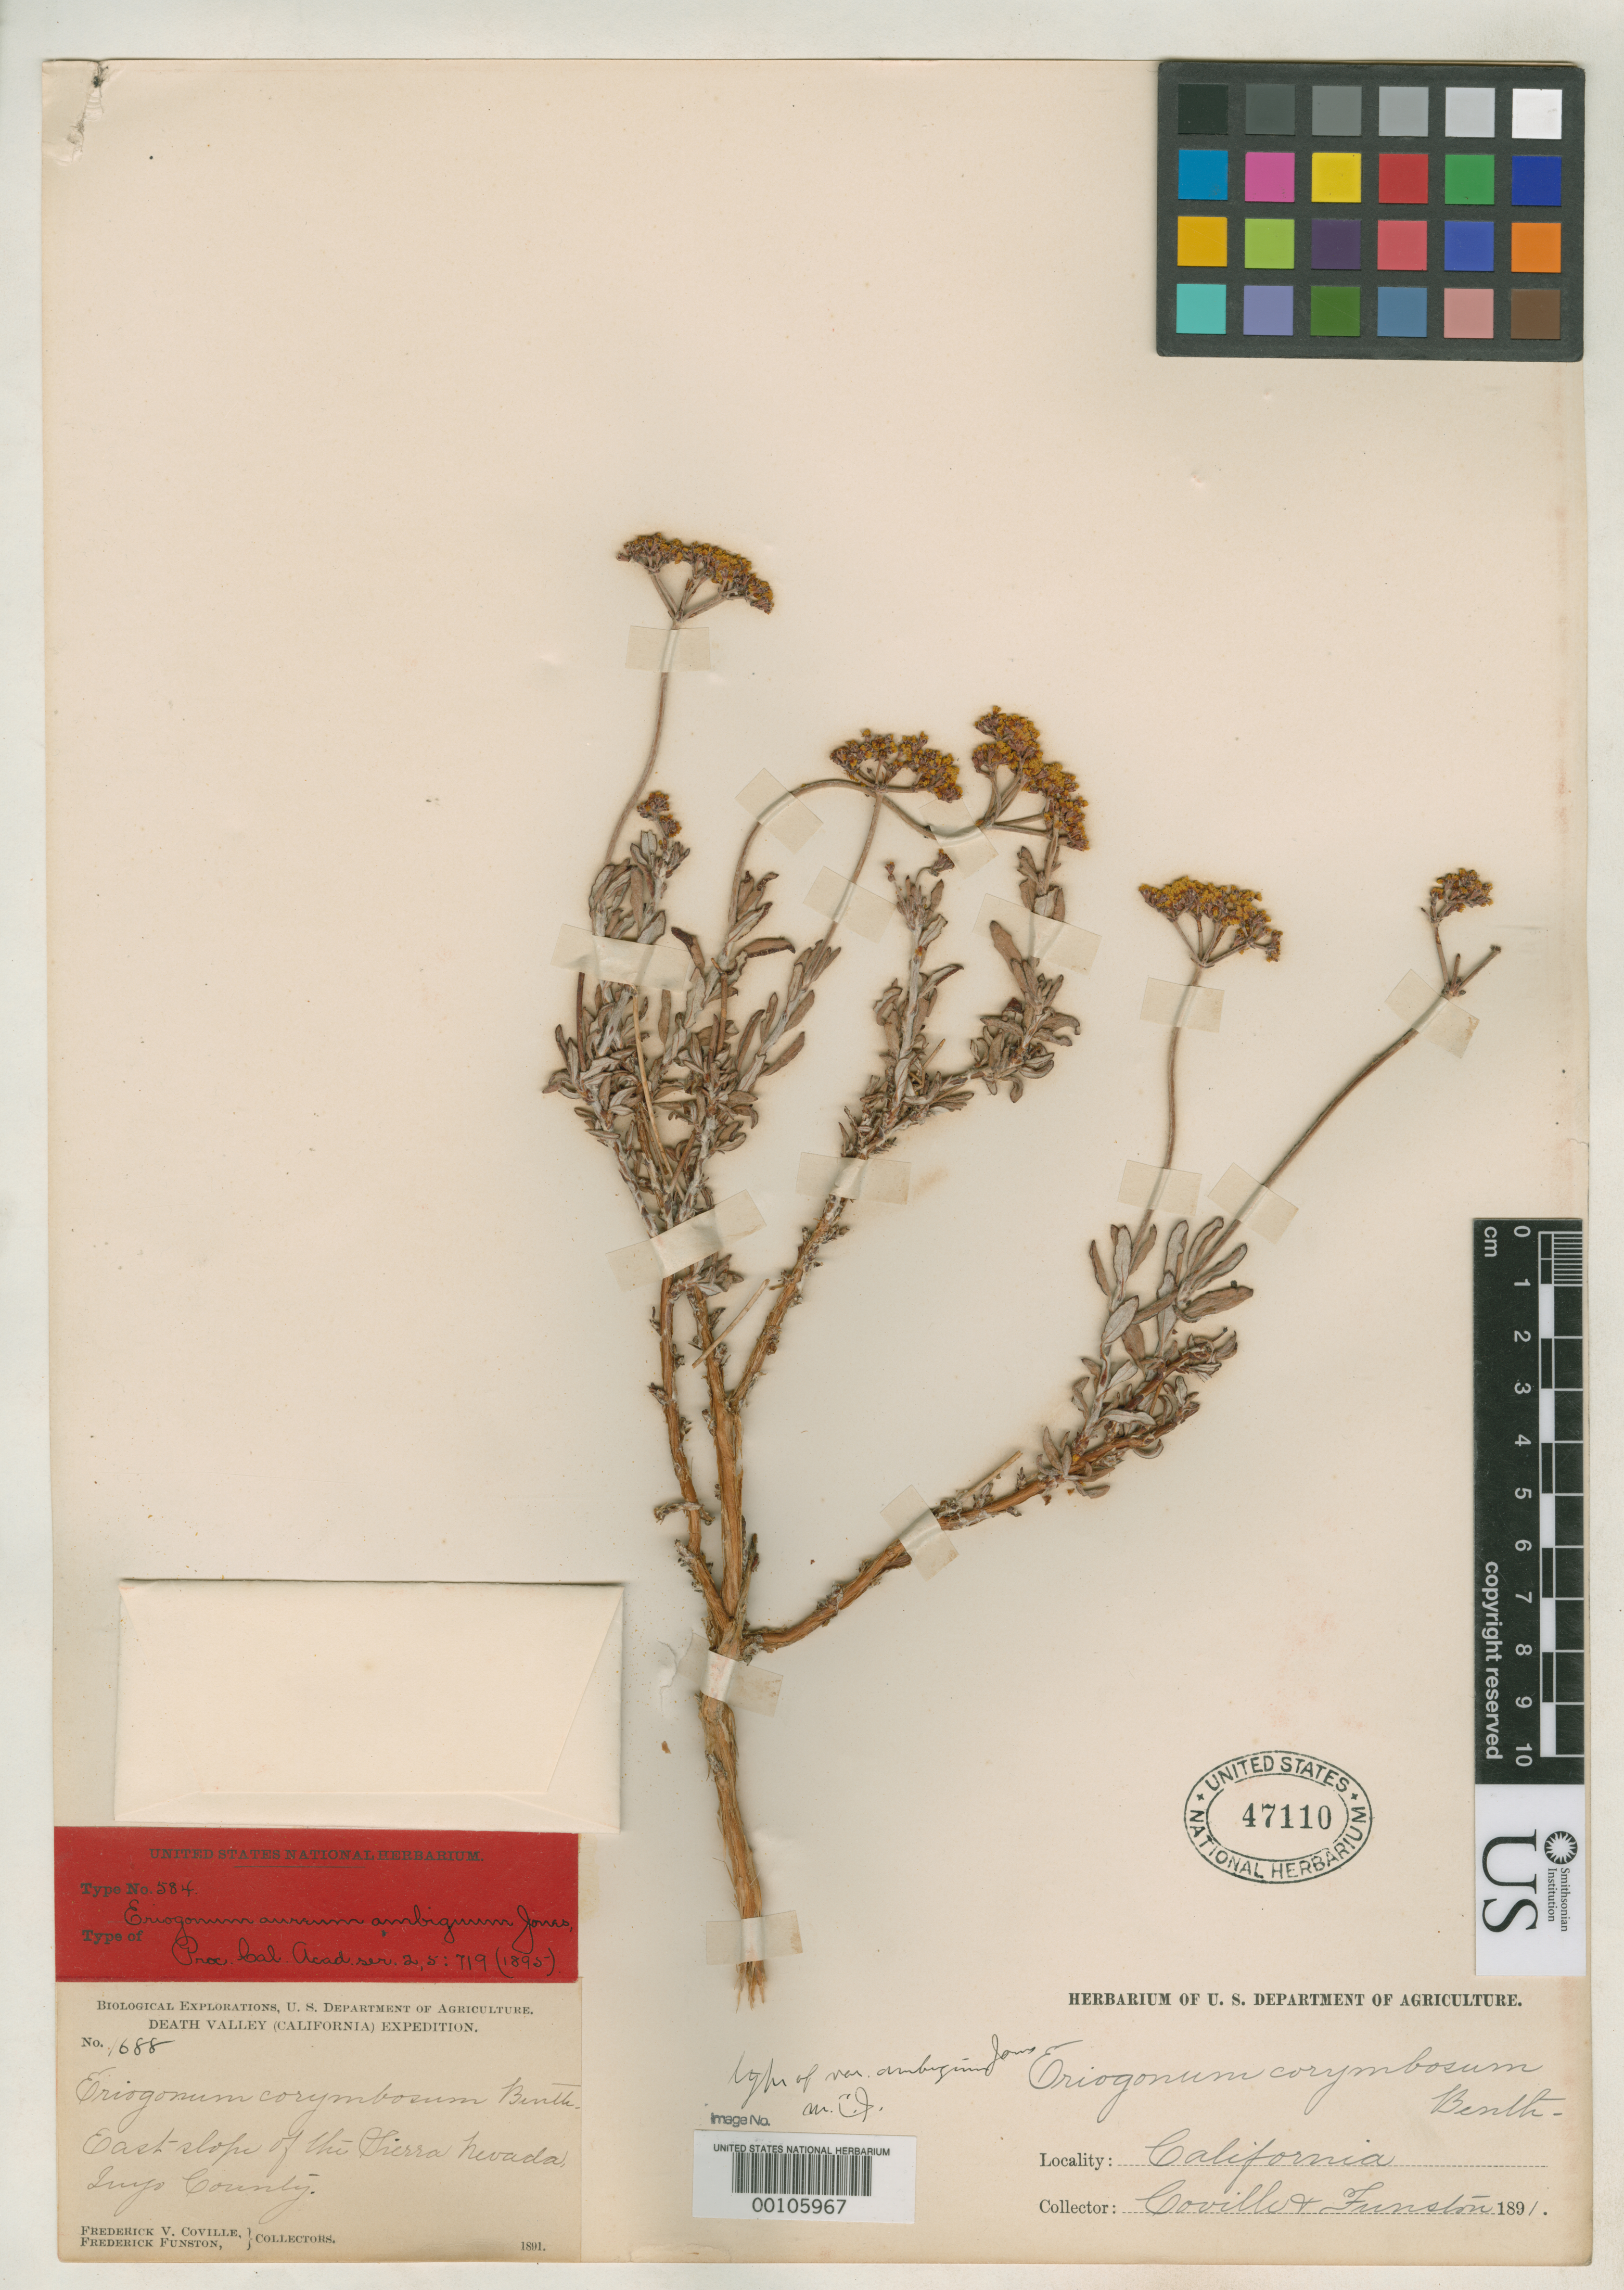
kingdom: Plantae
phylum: Tracheophyta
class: Magnoliopsida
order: Caryophyllales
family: Polygonaceae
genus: Eriogonum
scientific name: Eriogonum aureum var. ambigiguum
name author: M.E. Jones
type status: Holotype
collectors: F. V. Coville & F. Funston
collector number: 1688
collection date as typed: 24 Aug 1891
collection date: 1891-08-24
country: United States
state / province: California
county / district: Inyo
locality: Sierra Nevada, Hockett trail, valley of Little Cottonwood Cr.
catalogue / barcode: US 47110